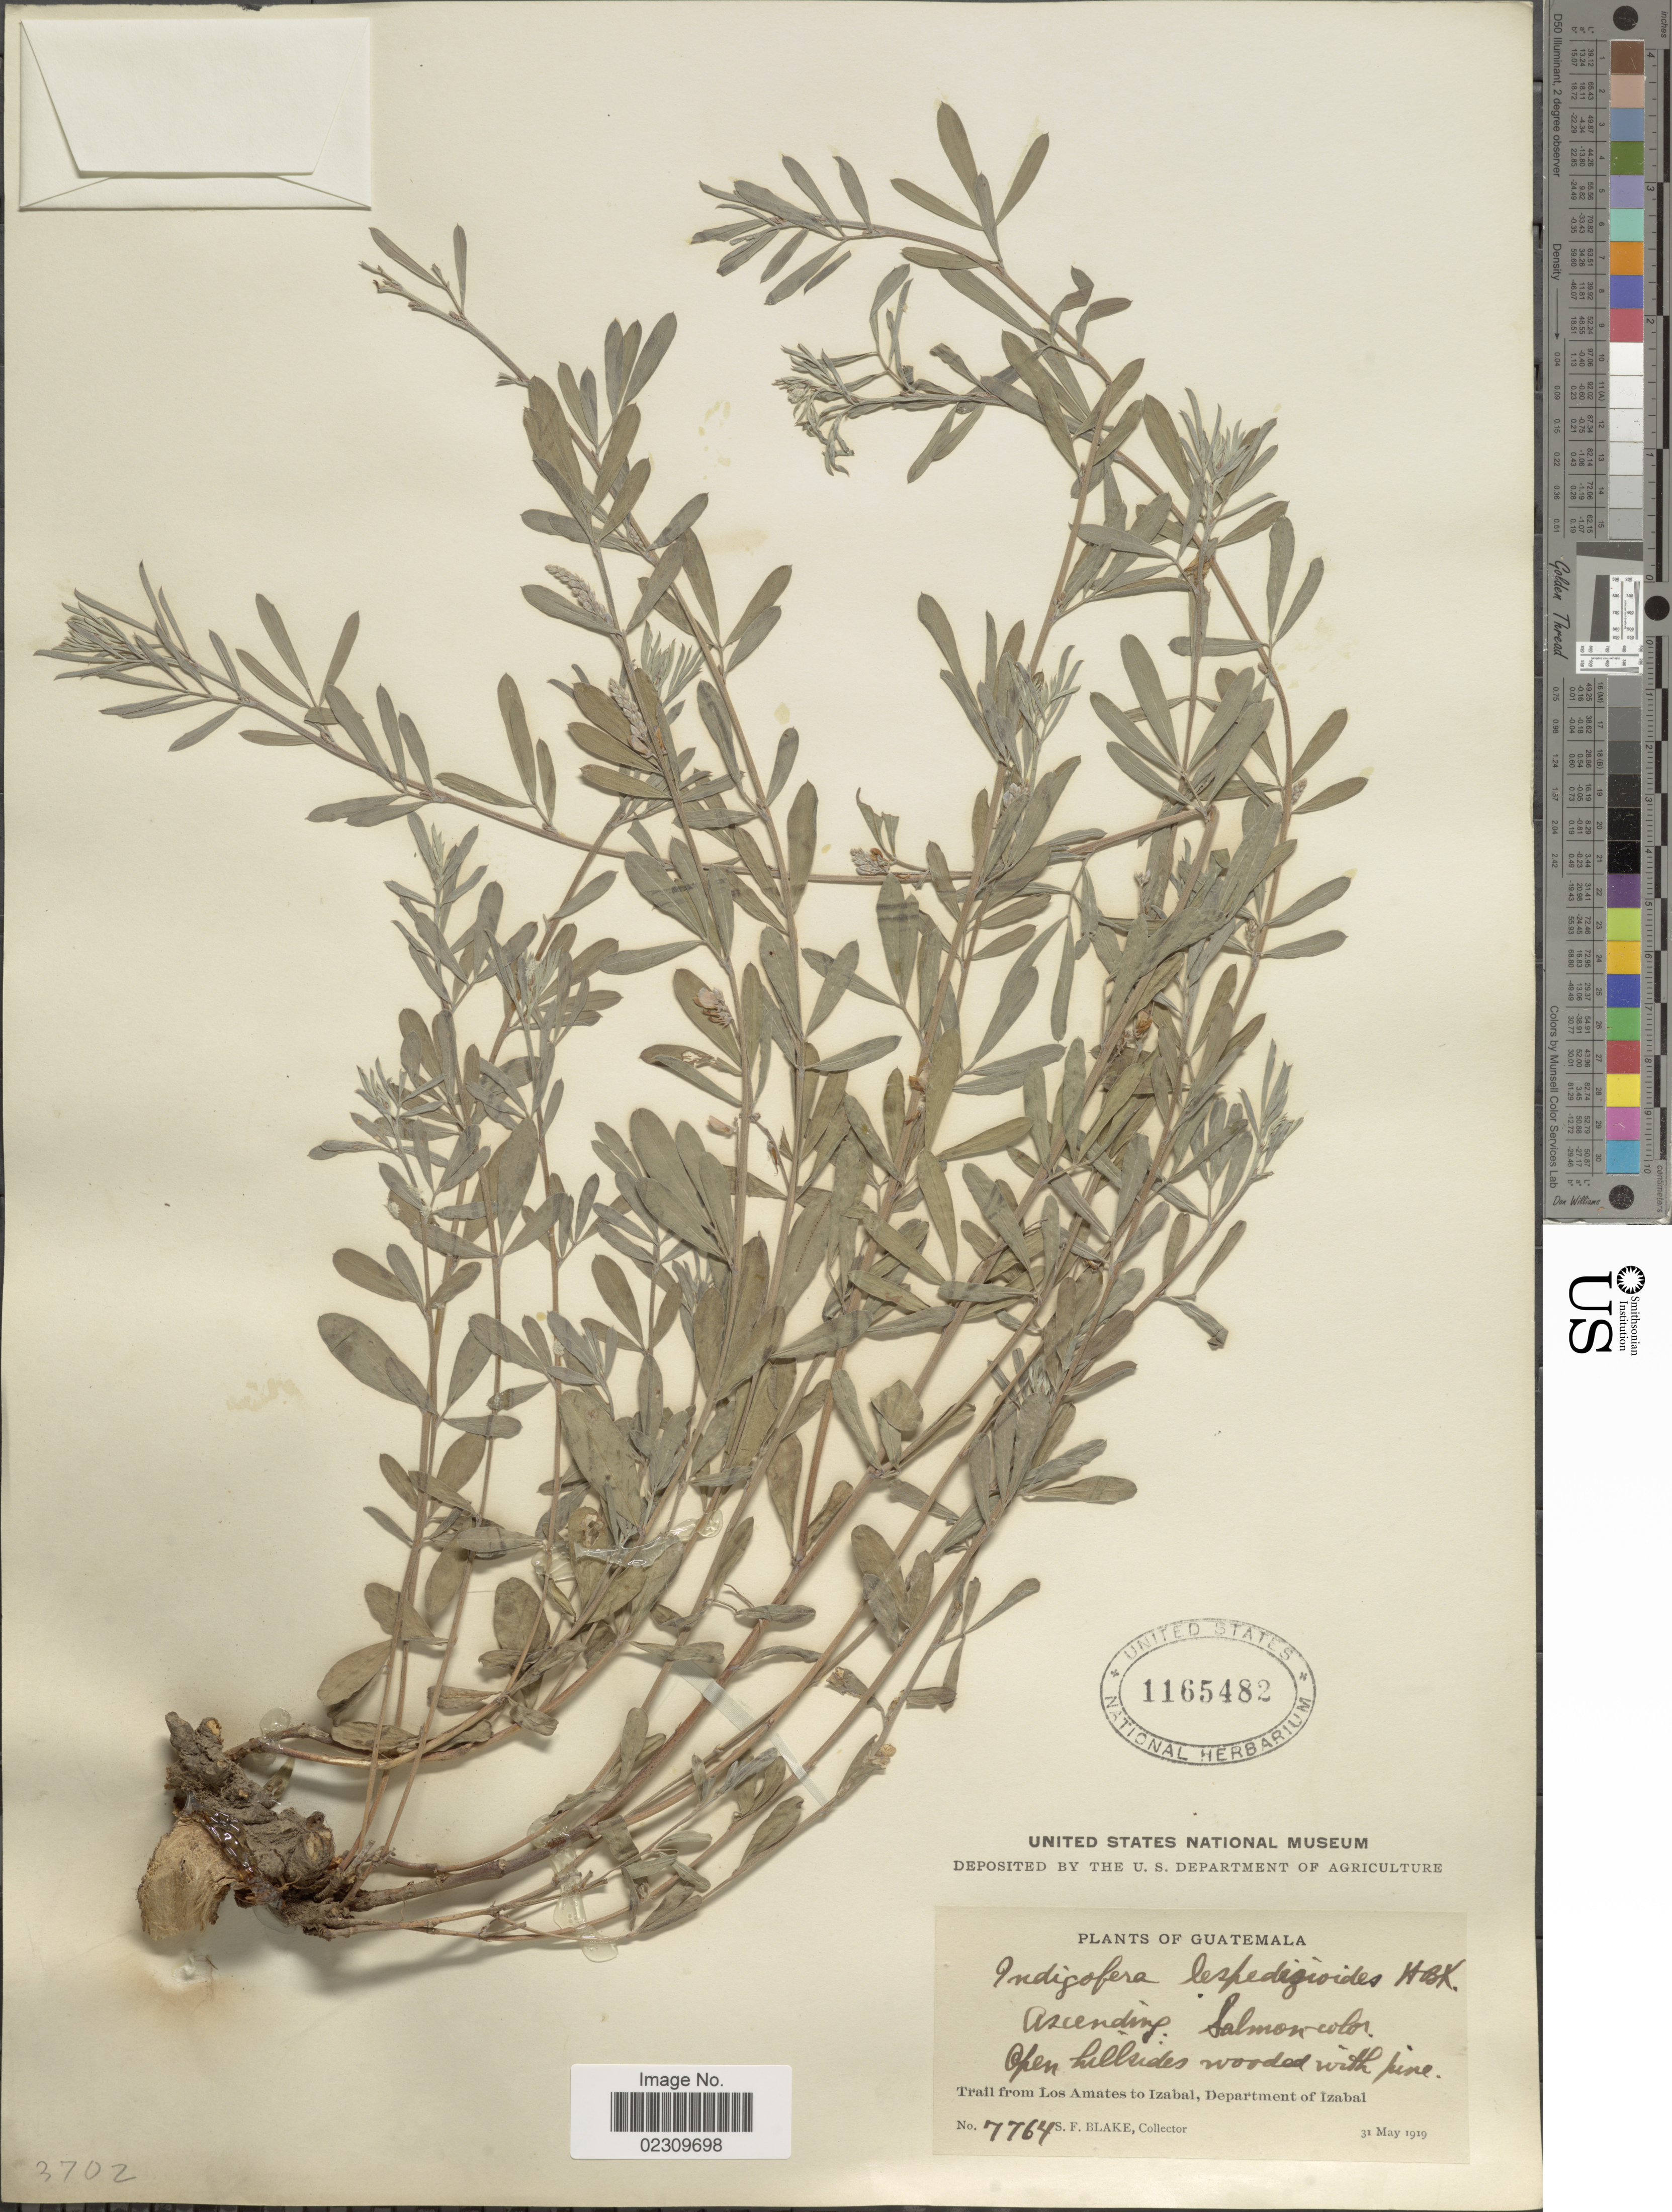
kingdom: Plantae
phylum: Tracheophyta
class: Magnoliopsida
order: Fabales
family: Fabaceae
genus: Indigofera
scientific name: Indigofera lespedezioides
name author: Kunth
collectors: S. Blake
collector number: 7764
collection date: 1919-05-31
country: Guatemala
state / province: Izabal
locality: Trail from Los Amates to Izabal, Department of Izabal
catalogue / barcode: US 1165482